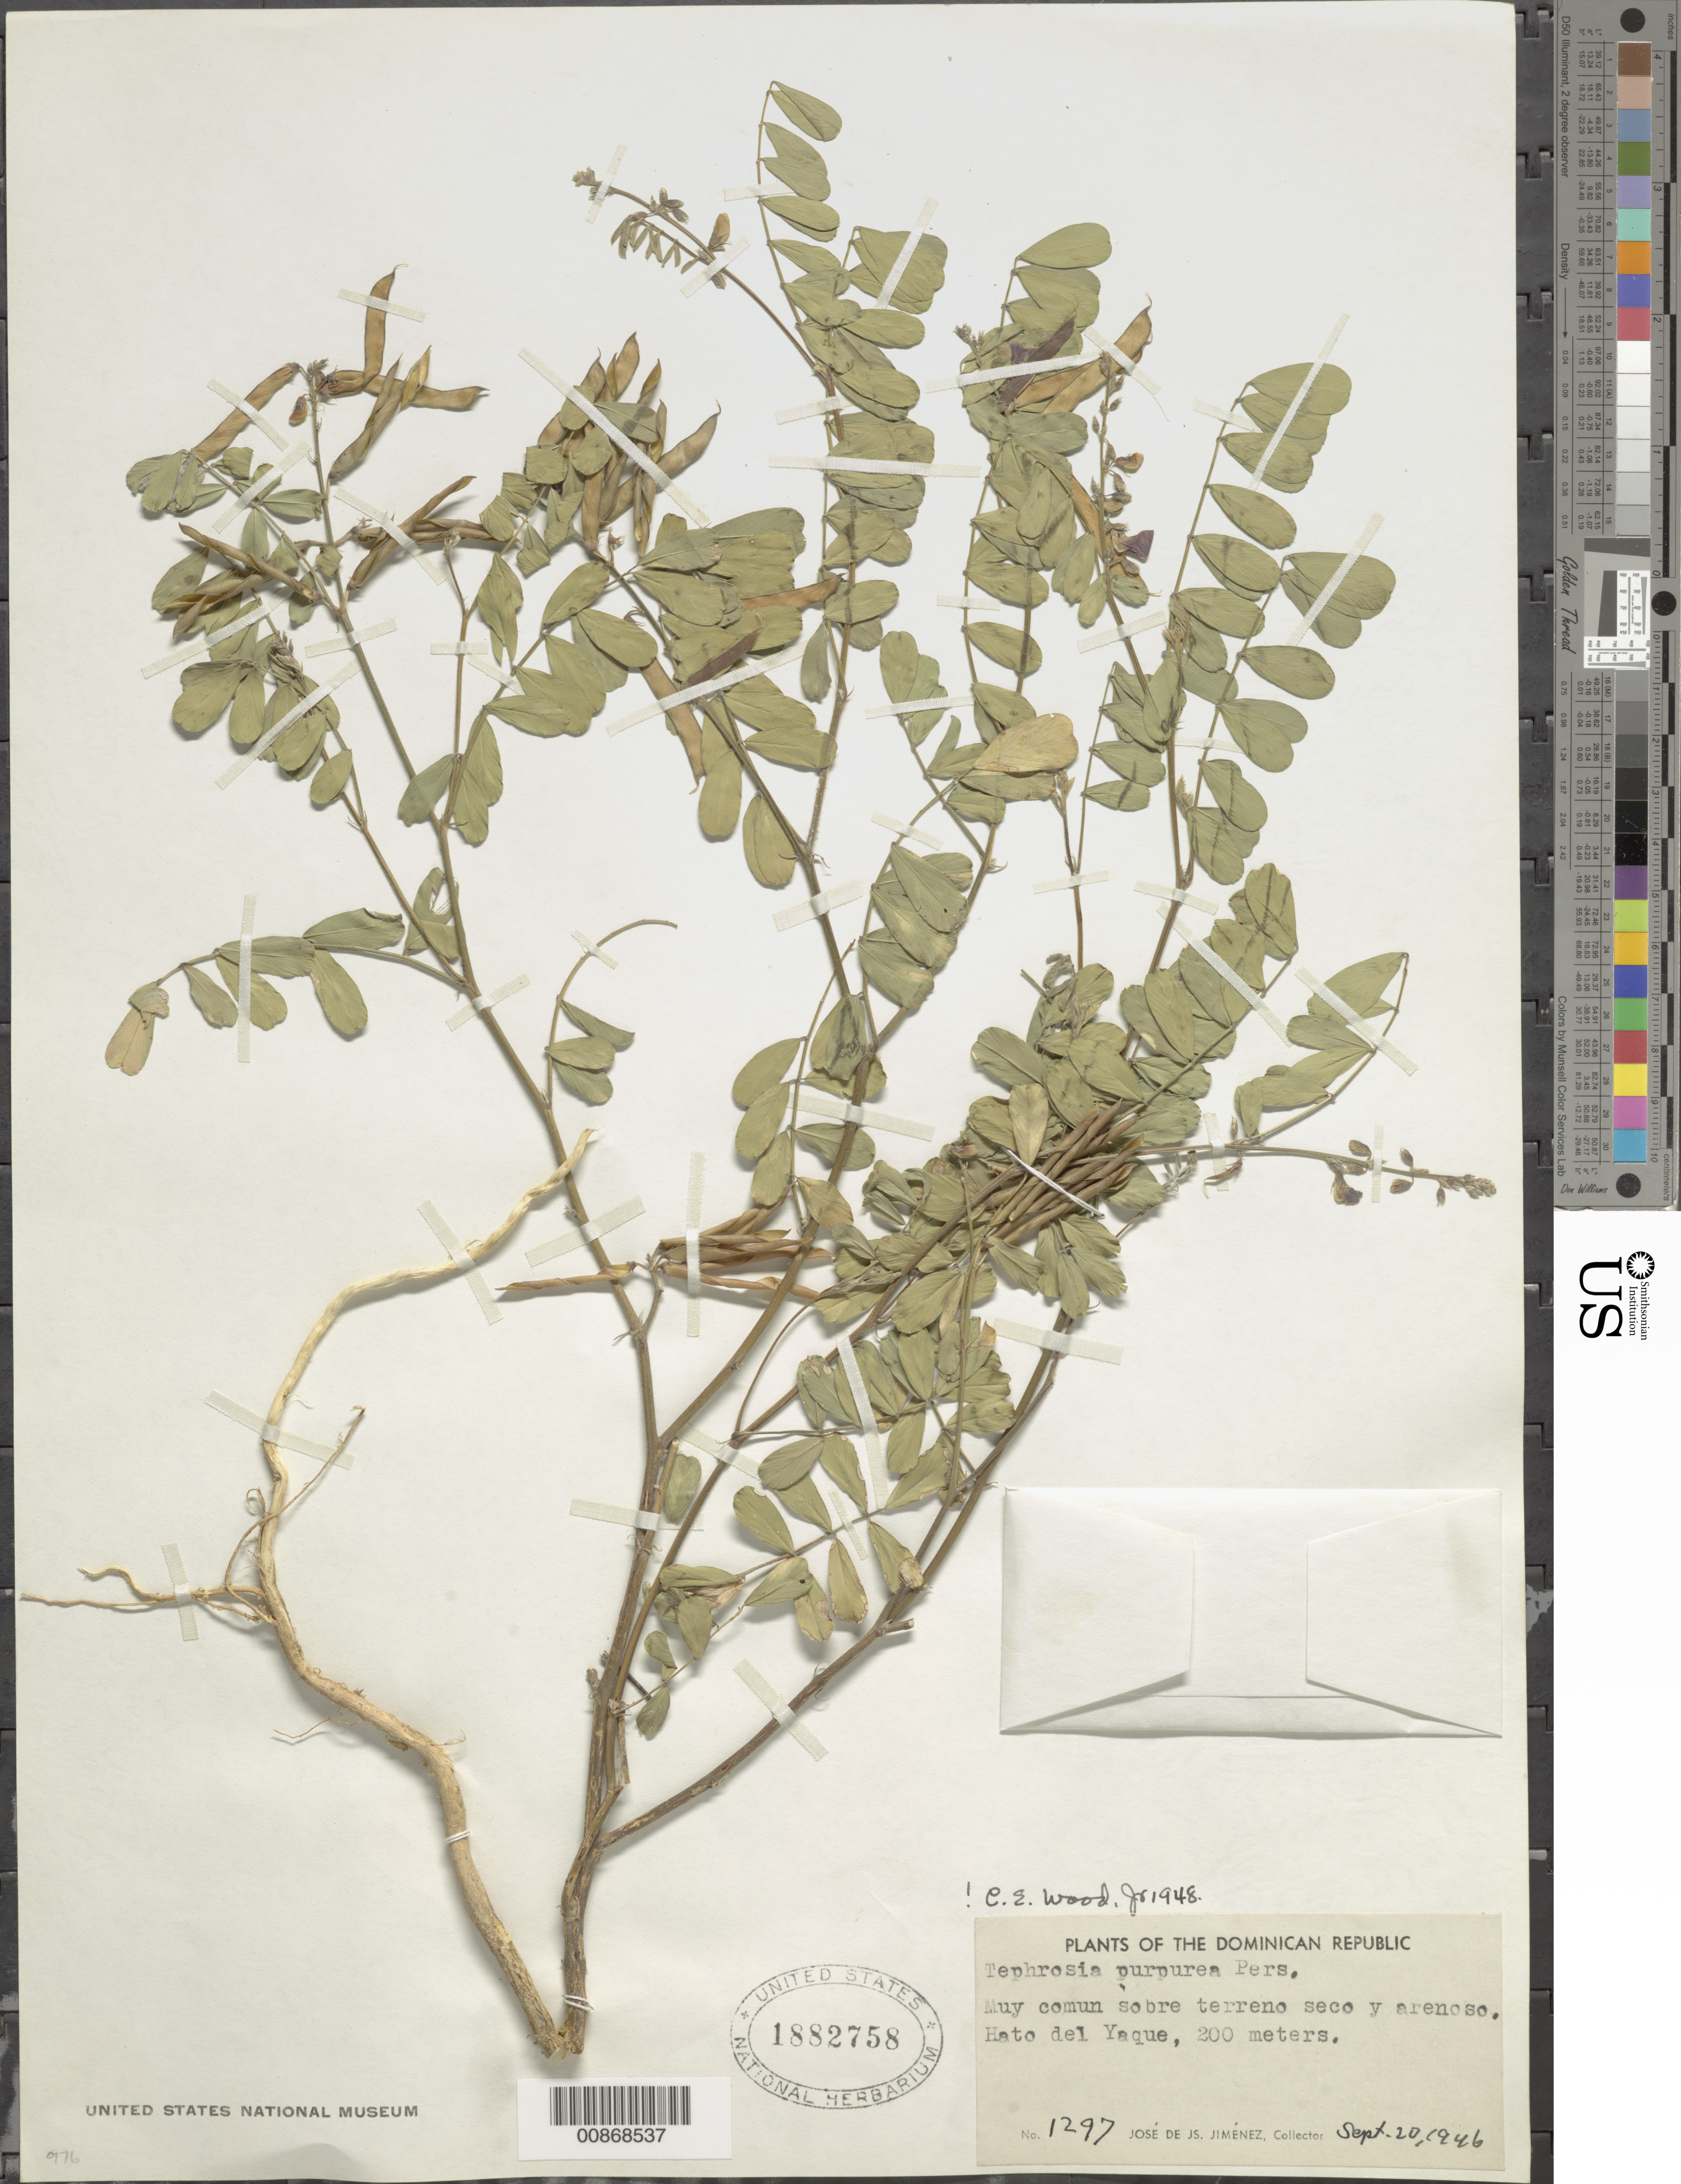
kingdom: Plantae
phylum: Tracheophyta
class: Magnoliopsida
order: Fabales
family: Fabaceae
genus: Tephrosia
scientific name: Tephrosia purpurea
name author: (L.) Pers.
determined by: Wood, C. E., Jr.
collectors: J. J. Jiménez Almonte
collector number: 1297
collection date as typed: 20 Sep 1946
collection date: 1946-09-20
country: Dominican Republic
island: Hispaniola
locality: Hato del Yaque.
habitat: Muy común sobre terreno seco y arenoso.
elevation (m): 200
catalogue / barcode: US 1882758